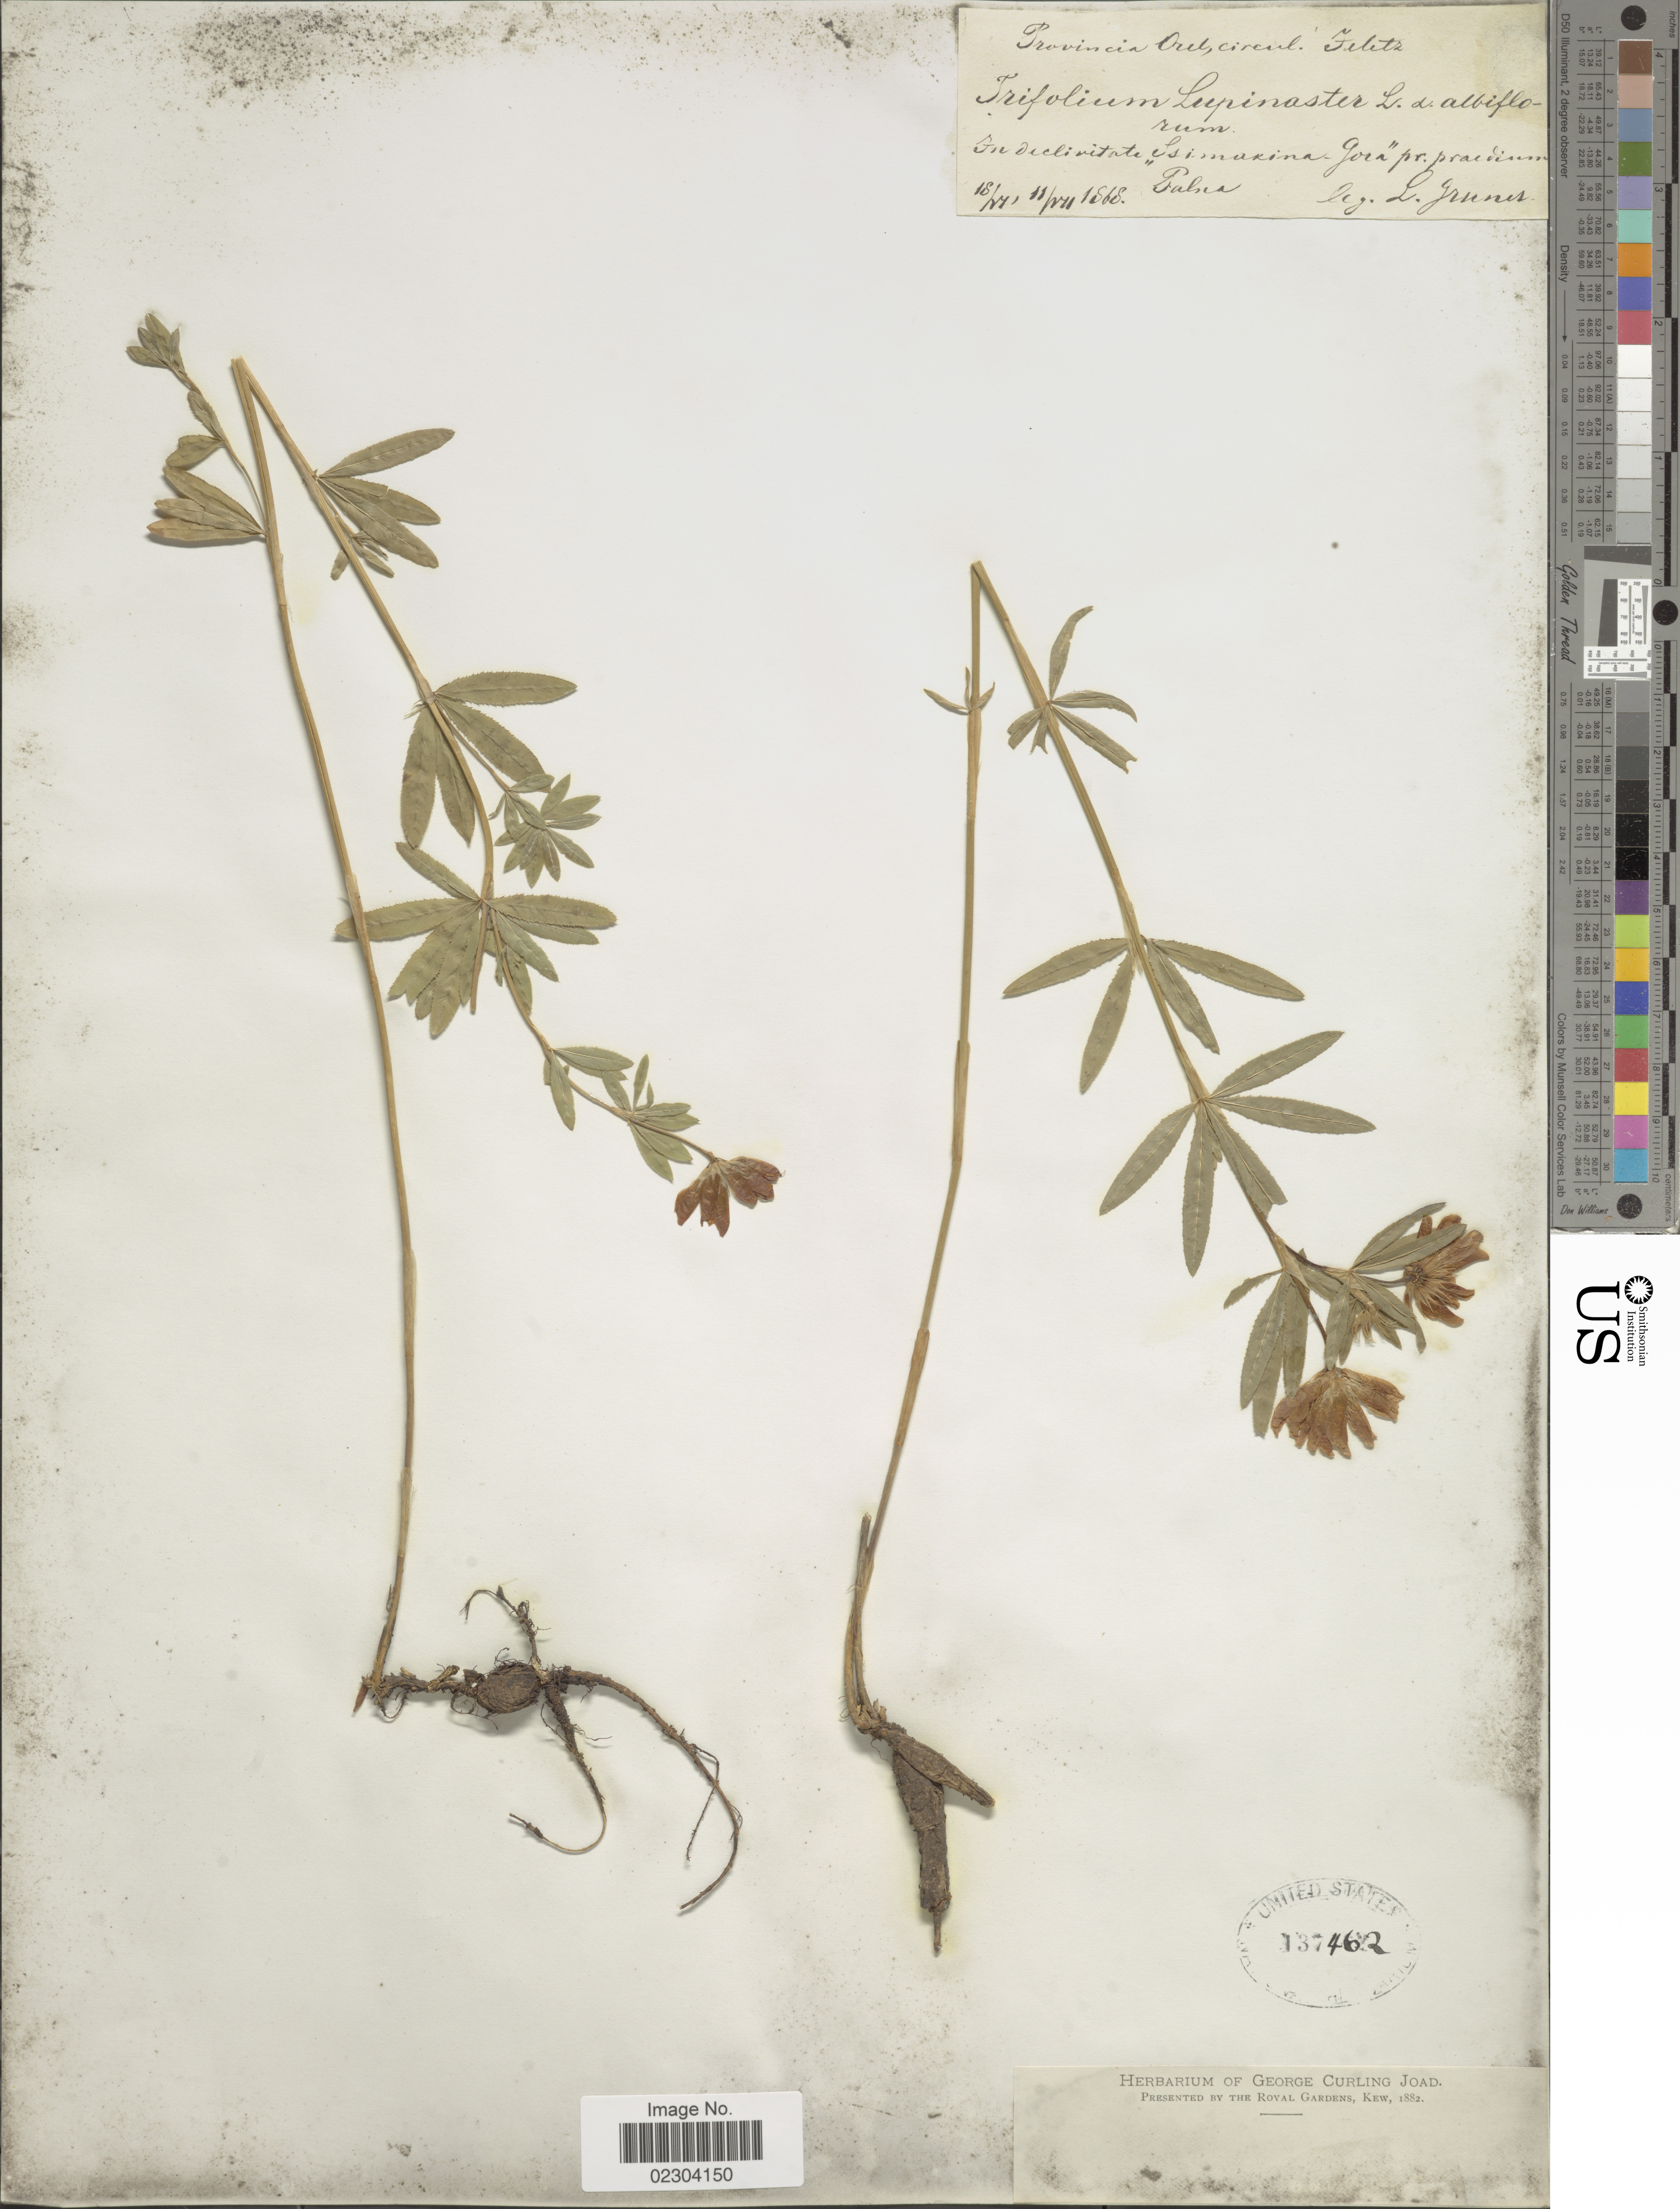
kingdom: Plantae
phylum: Tracheophyta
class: Magnoliopsida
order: Fabales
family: Fabaceae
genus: Trifolium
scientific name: Trifolium lupinaster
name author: L.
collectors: L. F. Gruner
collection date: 1868-06-18/1868-07-11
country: Russian Federation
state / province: Lipetsk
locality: Provincia Orel, circul. Feletz (Yelets). In dicliritate "Simakina Gora" pr. praedium Palna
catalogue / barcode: US 137462